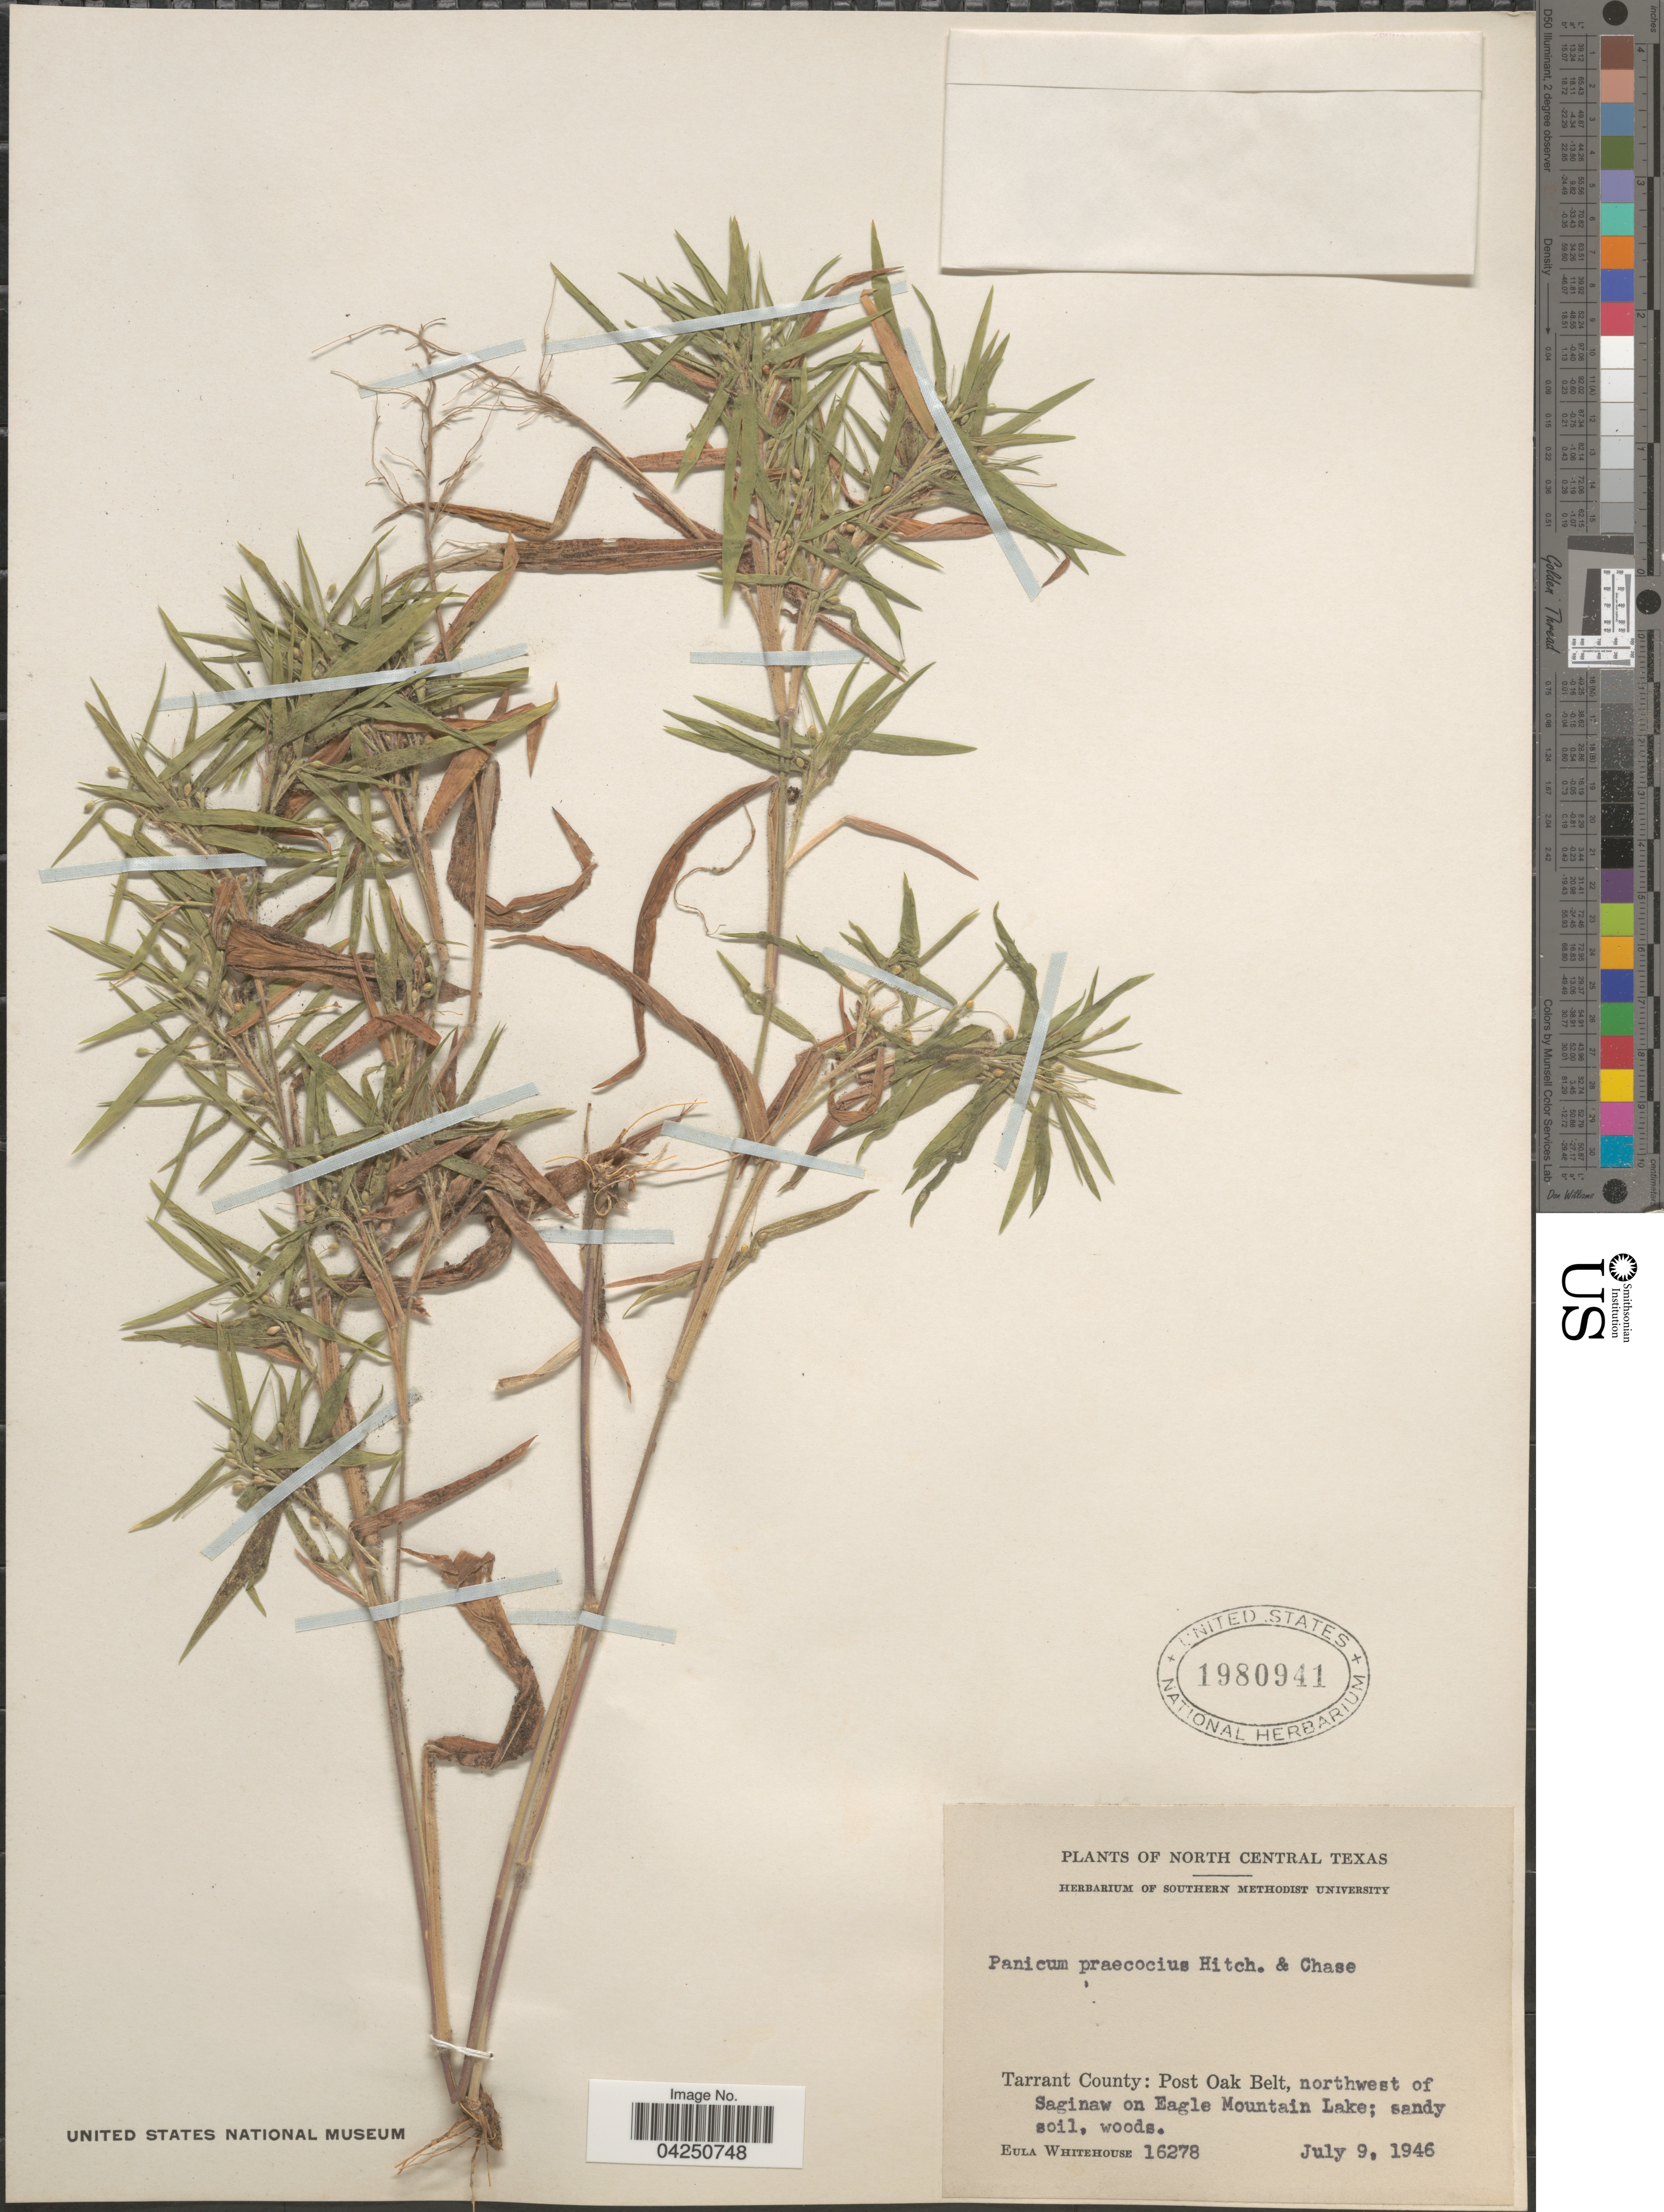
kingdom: Plantae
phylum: Tracheophyta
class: Liliopsida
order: Poales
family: Poaceae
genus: Dichanthelium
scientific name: Dichanthelium acuminatum var. acuminatum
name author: (Sw.) Gould & C.A. Clark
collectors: E. Whitehouse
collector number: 16278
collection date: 1946-07-09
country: United States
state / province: Texas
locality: North Central Texas. Tarrant County: Post Oak Belt, northwest of Saginaq on Eagle Mountain Lake; sandy soil, woods.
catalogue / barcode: US 1980941